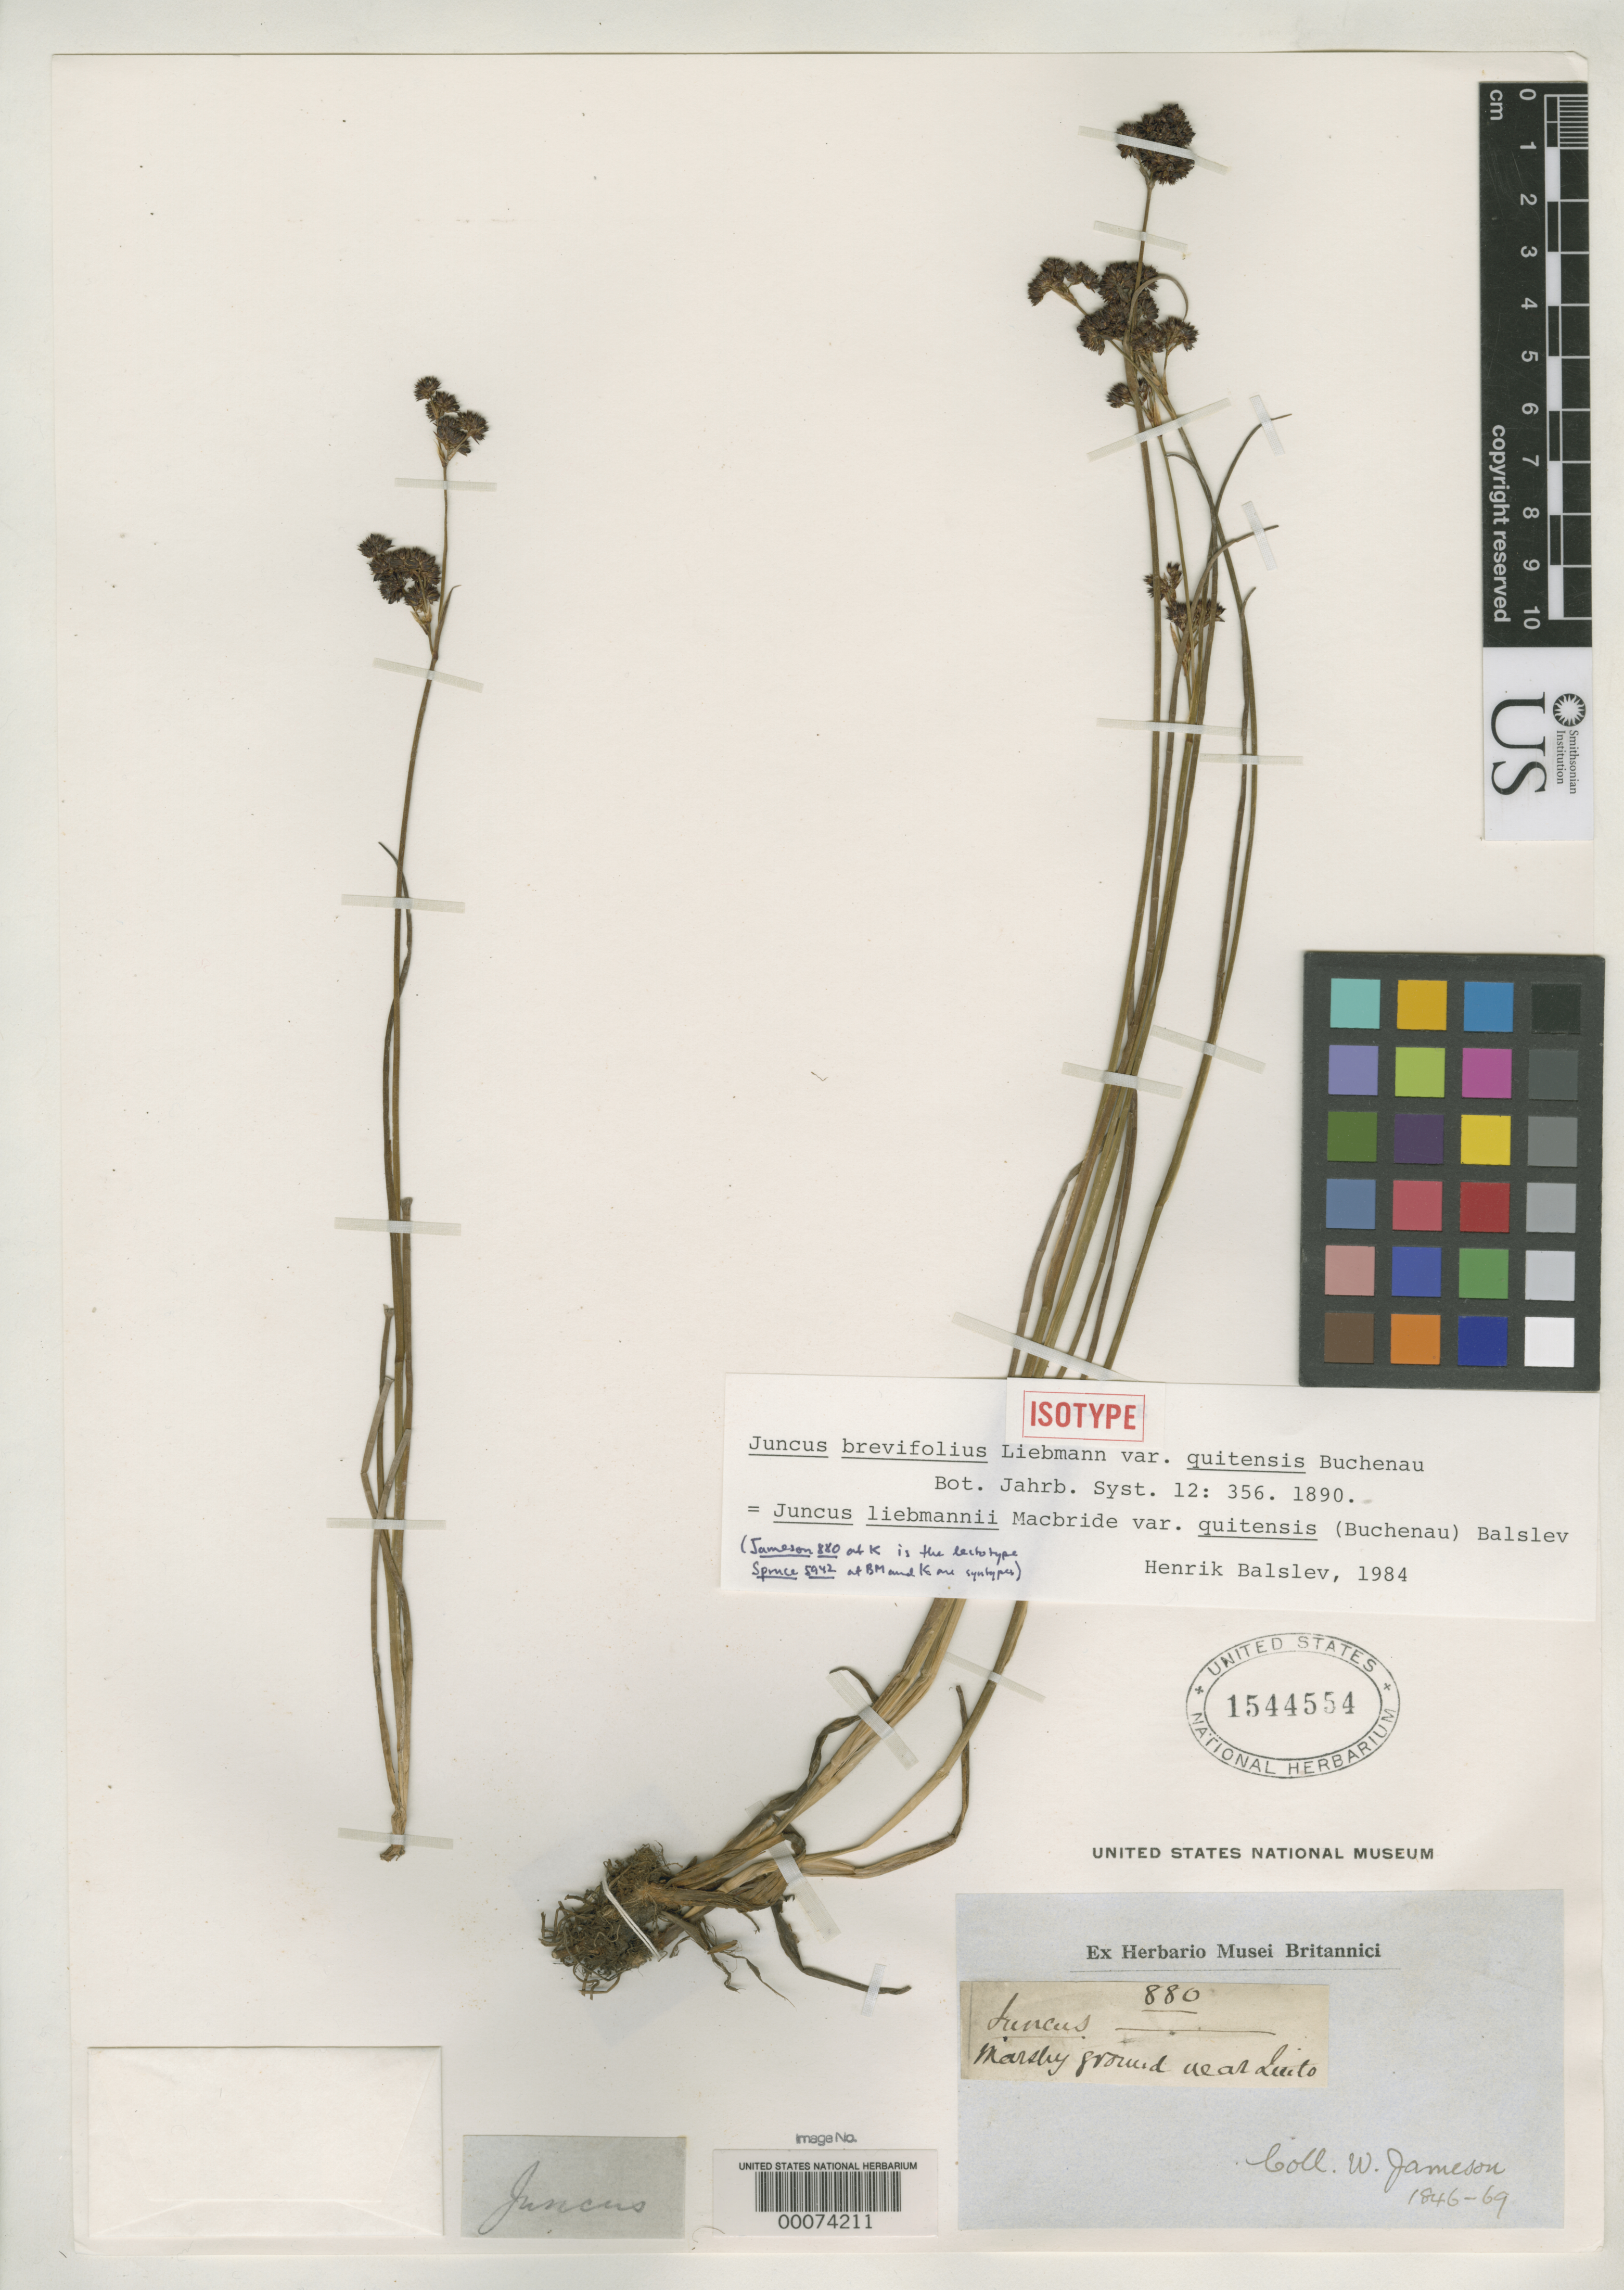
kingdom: Plantae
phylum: Tracheophyta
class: Liliopsida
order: Poales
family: Juncaceae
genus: Juncus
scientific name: Juncus brevifolius var. quitensis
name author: Buchenau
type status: Isolectotype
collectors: W. Jameson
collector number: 880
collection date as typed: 1846 to -- --- 1869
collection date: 1846/1869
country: Ecuador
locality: Marshy ground near Quito.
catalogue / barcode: US 1544554